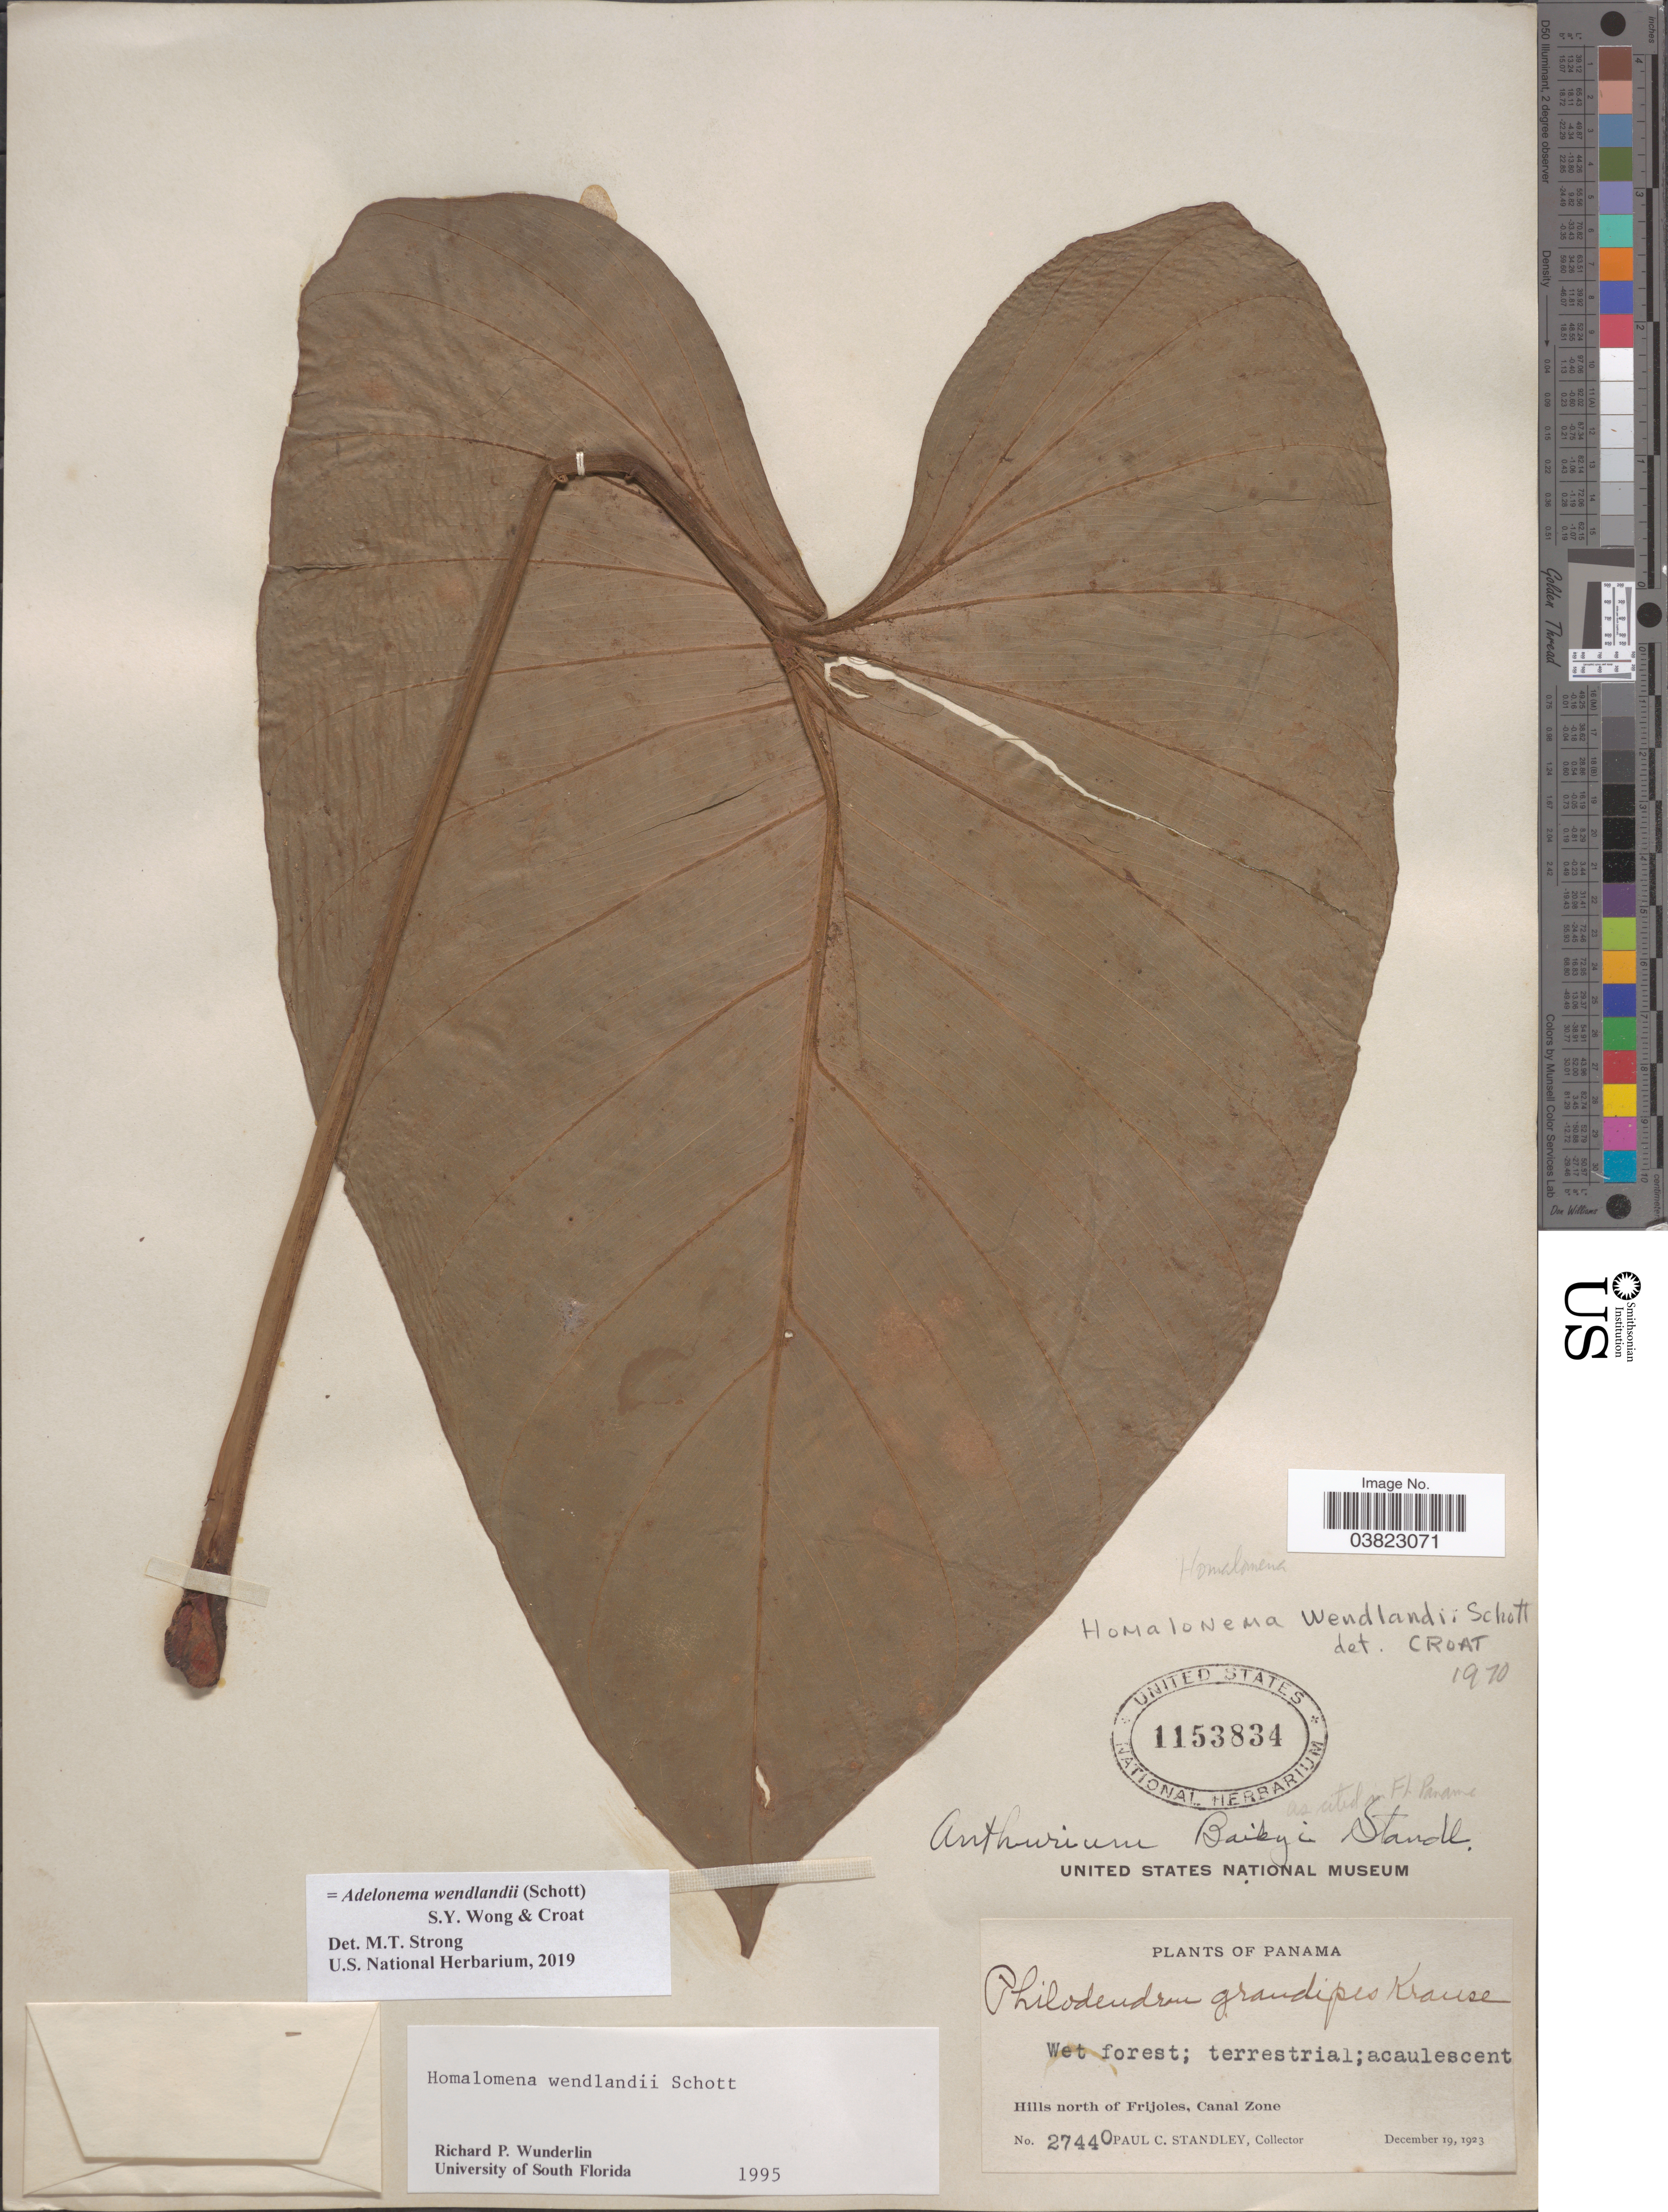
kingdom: Plantae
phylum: Tracheophyta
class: Liliopsida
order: Alismatales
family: Araceae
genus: Homalomena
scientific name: Homalomena wendlandii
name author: Schott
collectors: P. C. Standley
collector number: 2740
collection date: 1923-12-19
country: Panama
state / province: Colón / Panamá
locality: Hills north of Frijoles, Canal Zone.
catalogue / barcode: US 1153834